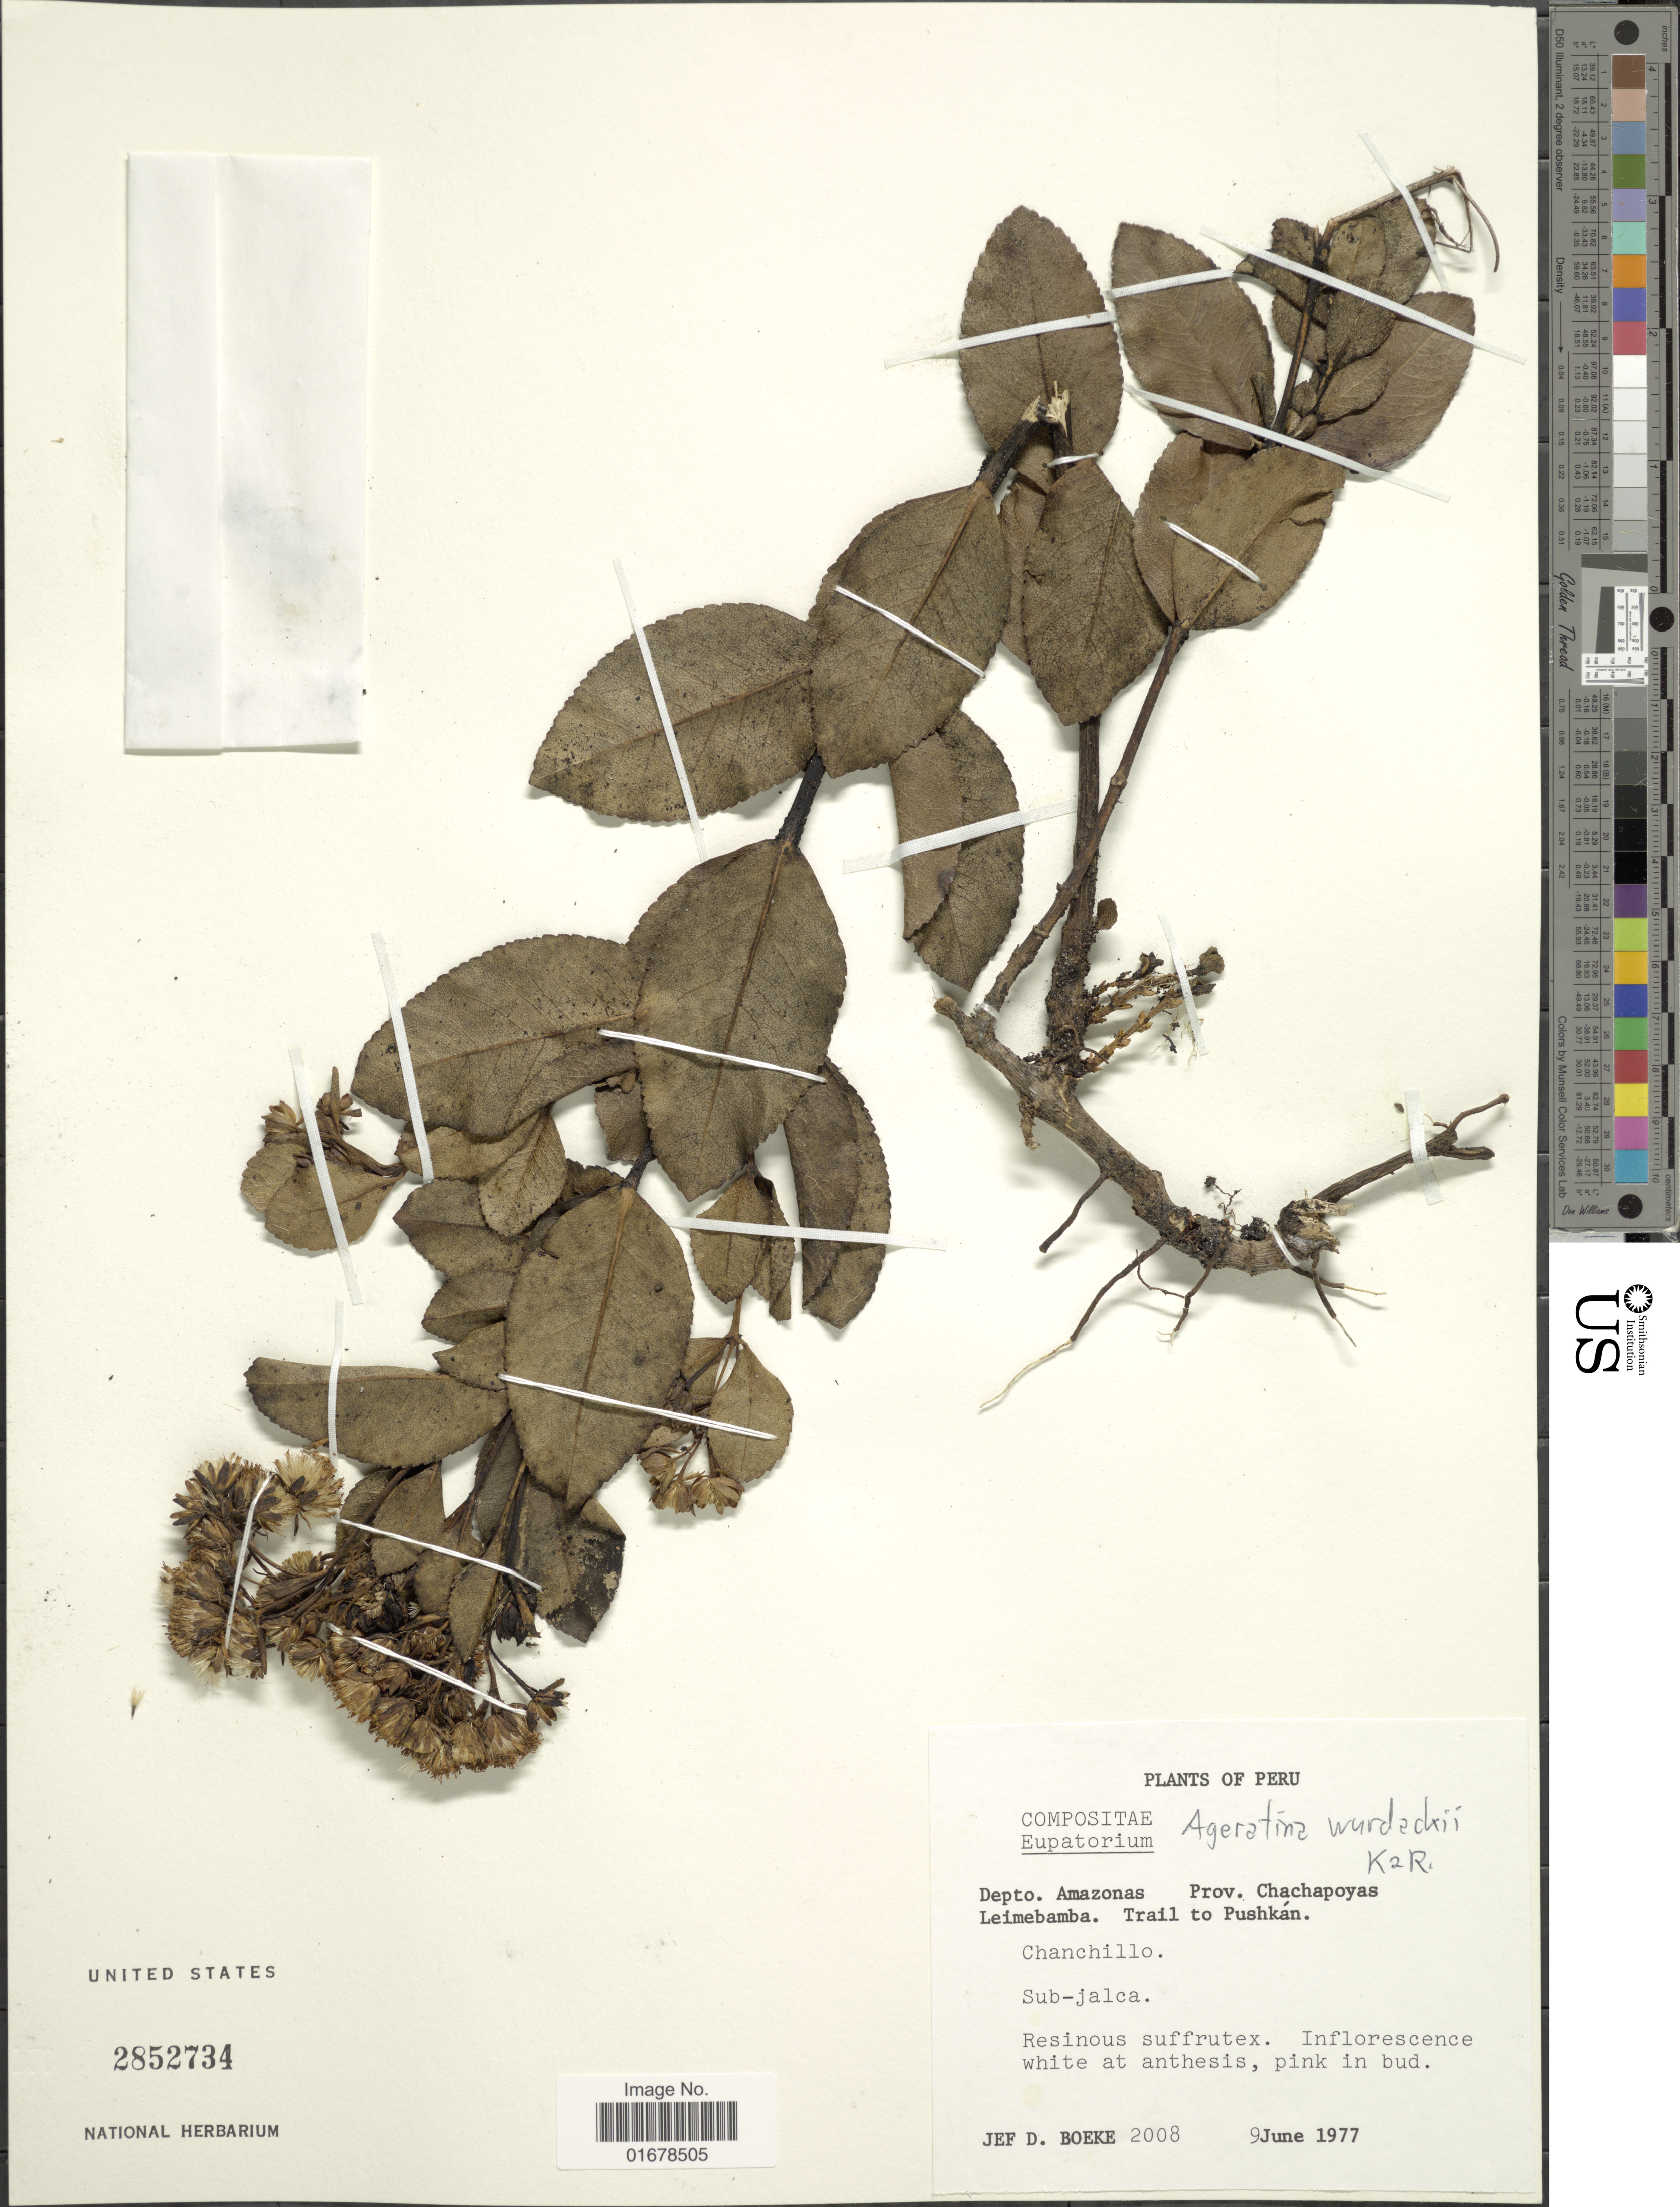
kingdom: Plantae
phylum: Tracheophyta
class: Magnoliopsida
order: Asterales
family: Asteraceae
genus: Ageratina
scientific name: Ageratina wurdackii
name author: R.M. King & H. Rob.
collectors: J. D. Boeke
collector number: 2008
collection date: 1977-06-09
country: Peru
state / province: Amazonas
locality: Depto. Amazonas, Prov. Chachapoyas, Leimebamba, Trail to Pushkan, Chanchillo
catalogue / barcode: US 2852734